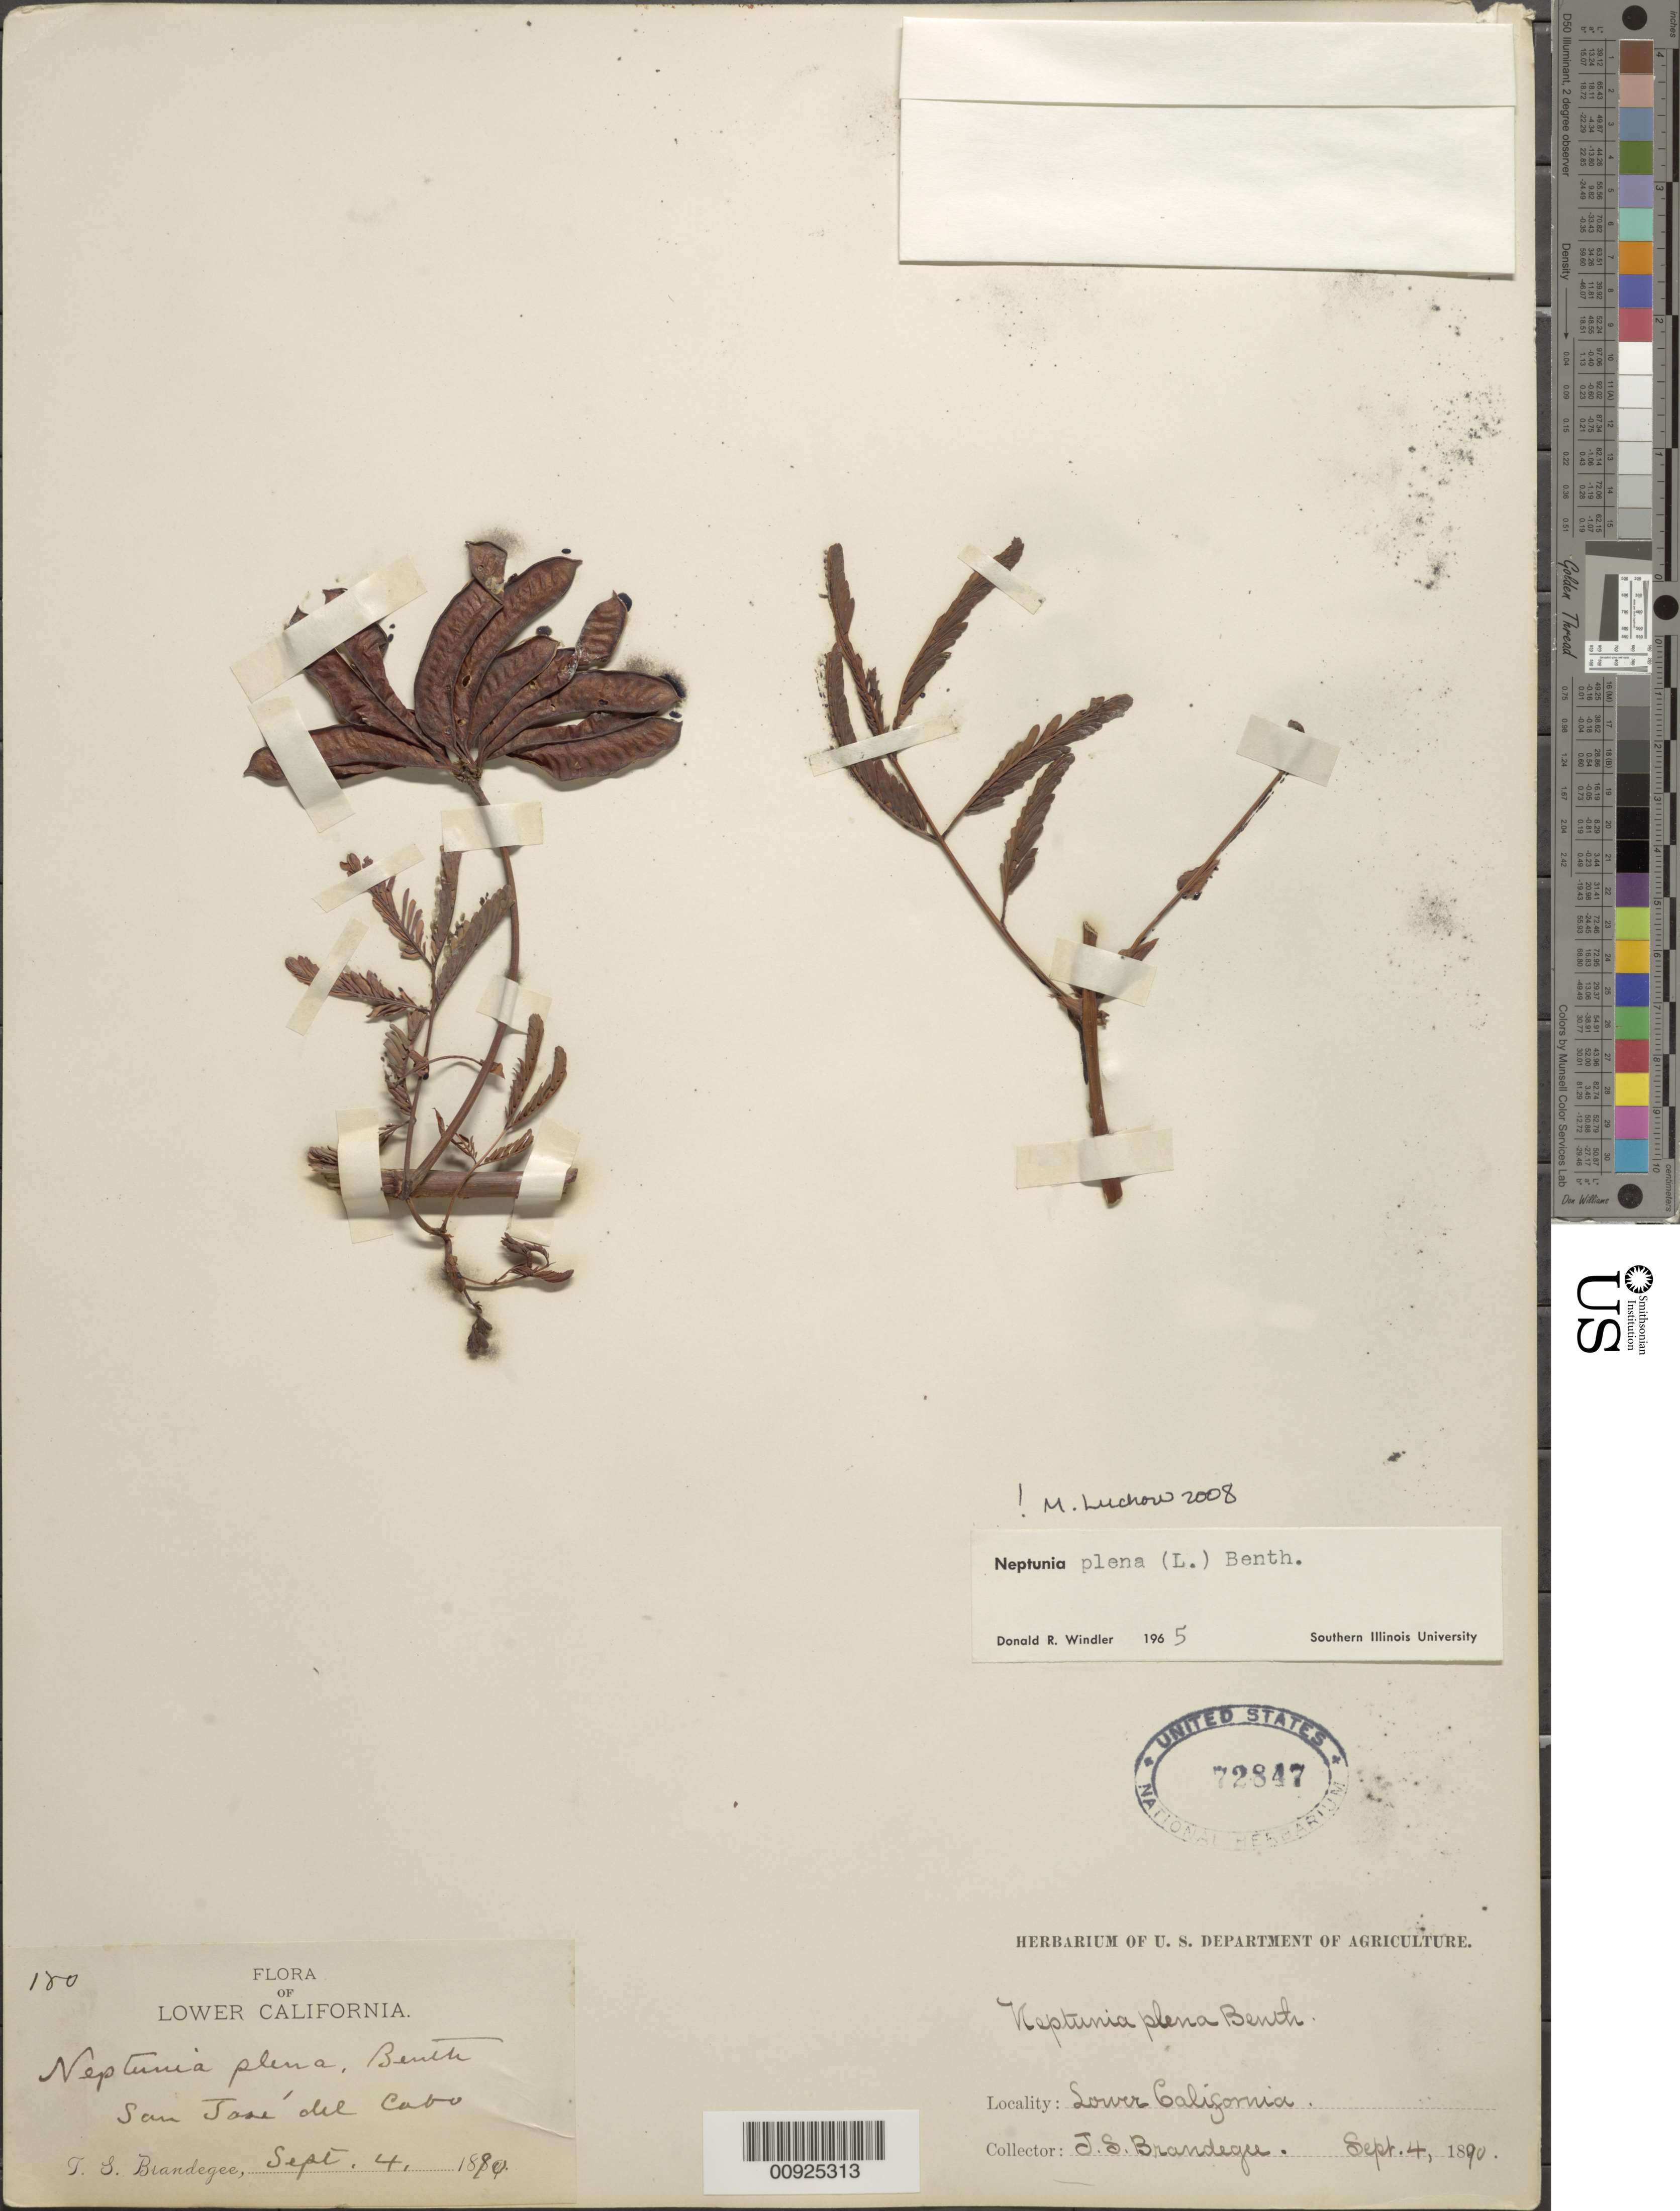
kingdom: Plantae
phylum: Tracheophyta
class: Magnoliopsida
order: Fabales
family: Fabaceae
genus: Neptunia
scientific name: Neptunia plena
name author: (L.) Benth.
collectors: T. S. Brandegee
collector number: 120 or 180 (illegible)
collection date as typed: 04 Sep 1890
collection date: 1890-09-04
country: Mexico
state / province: Baja California Sur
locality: San José del Cabo, Lower California.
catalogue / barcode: US 72847